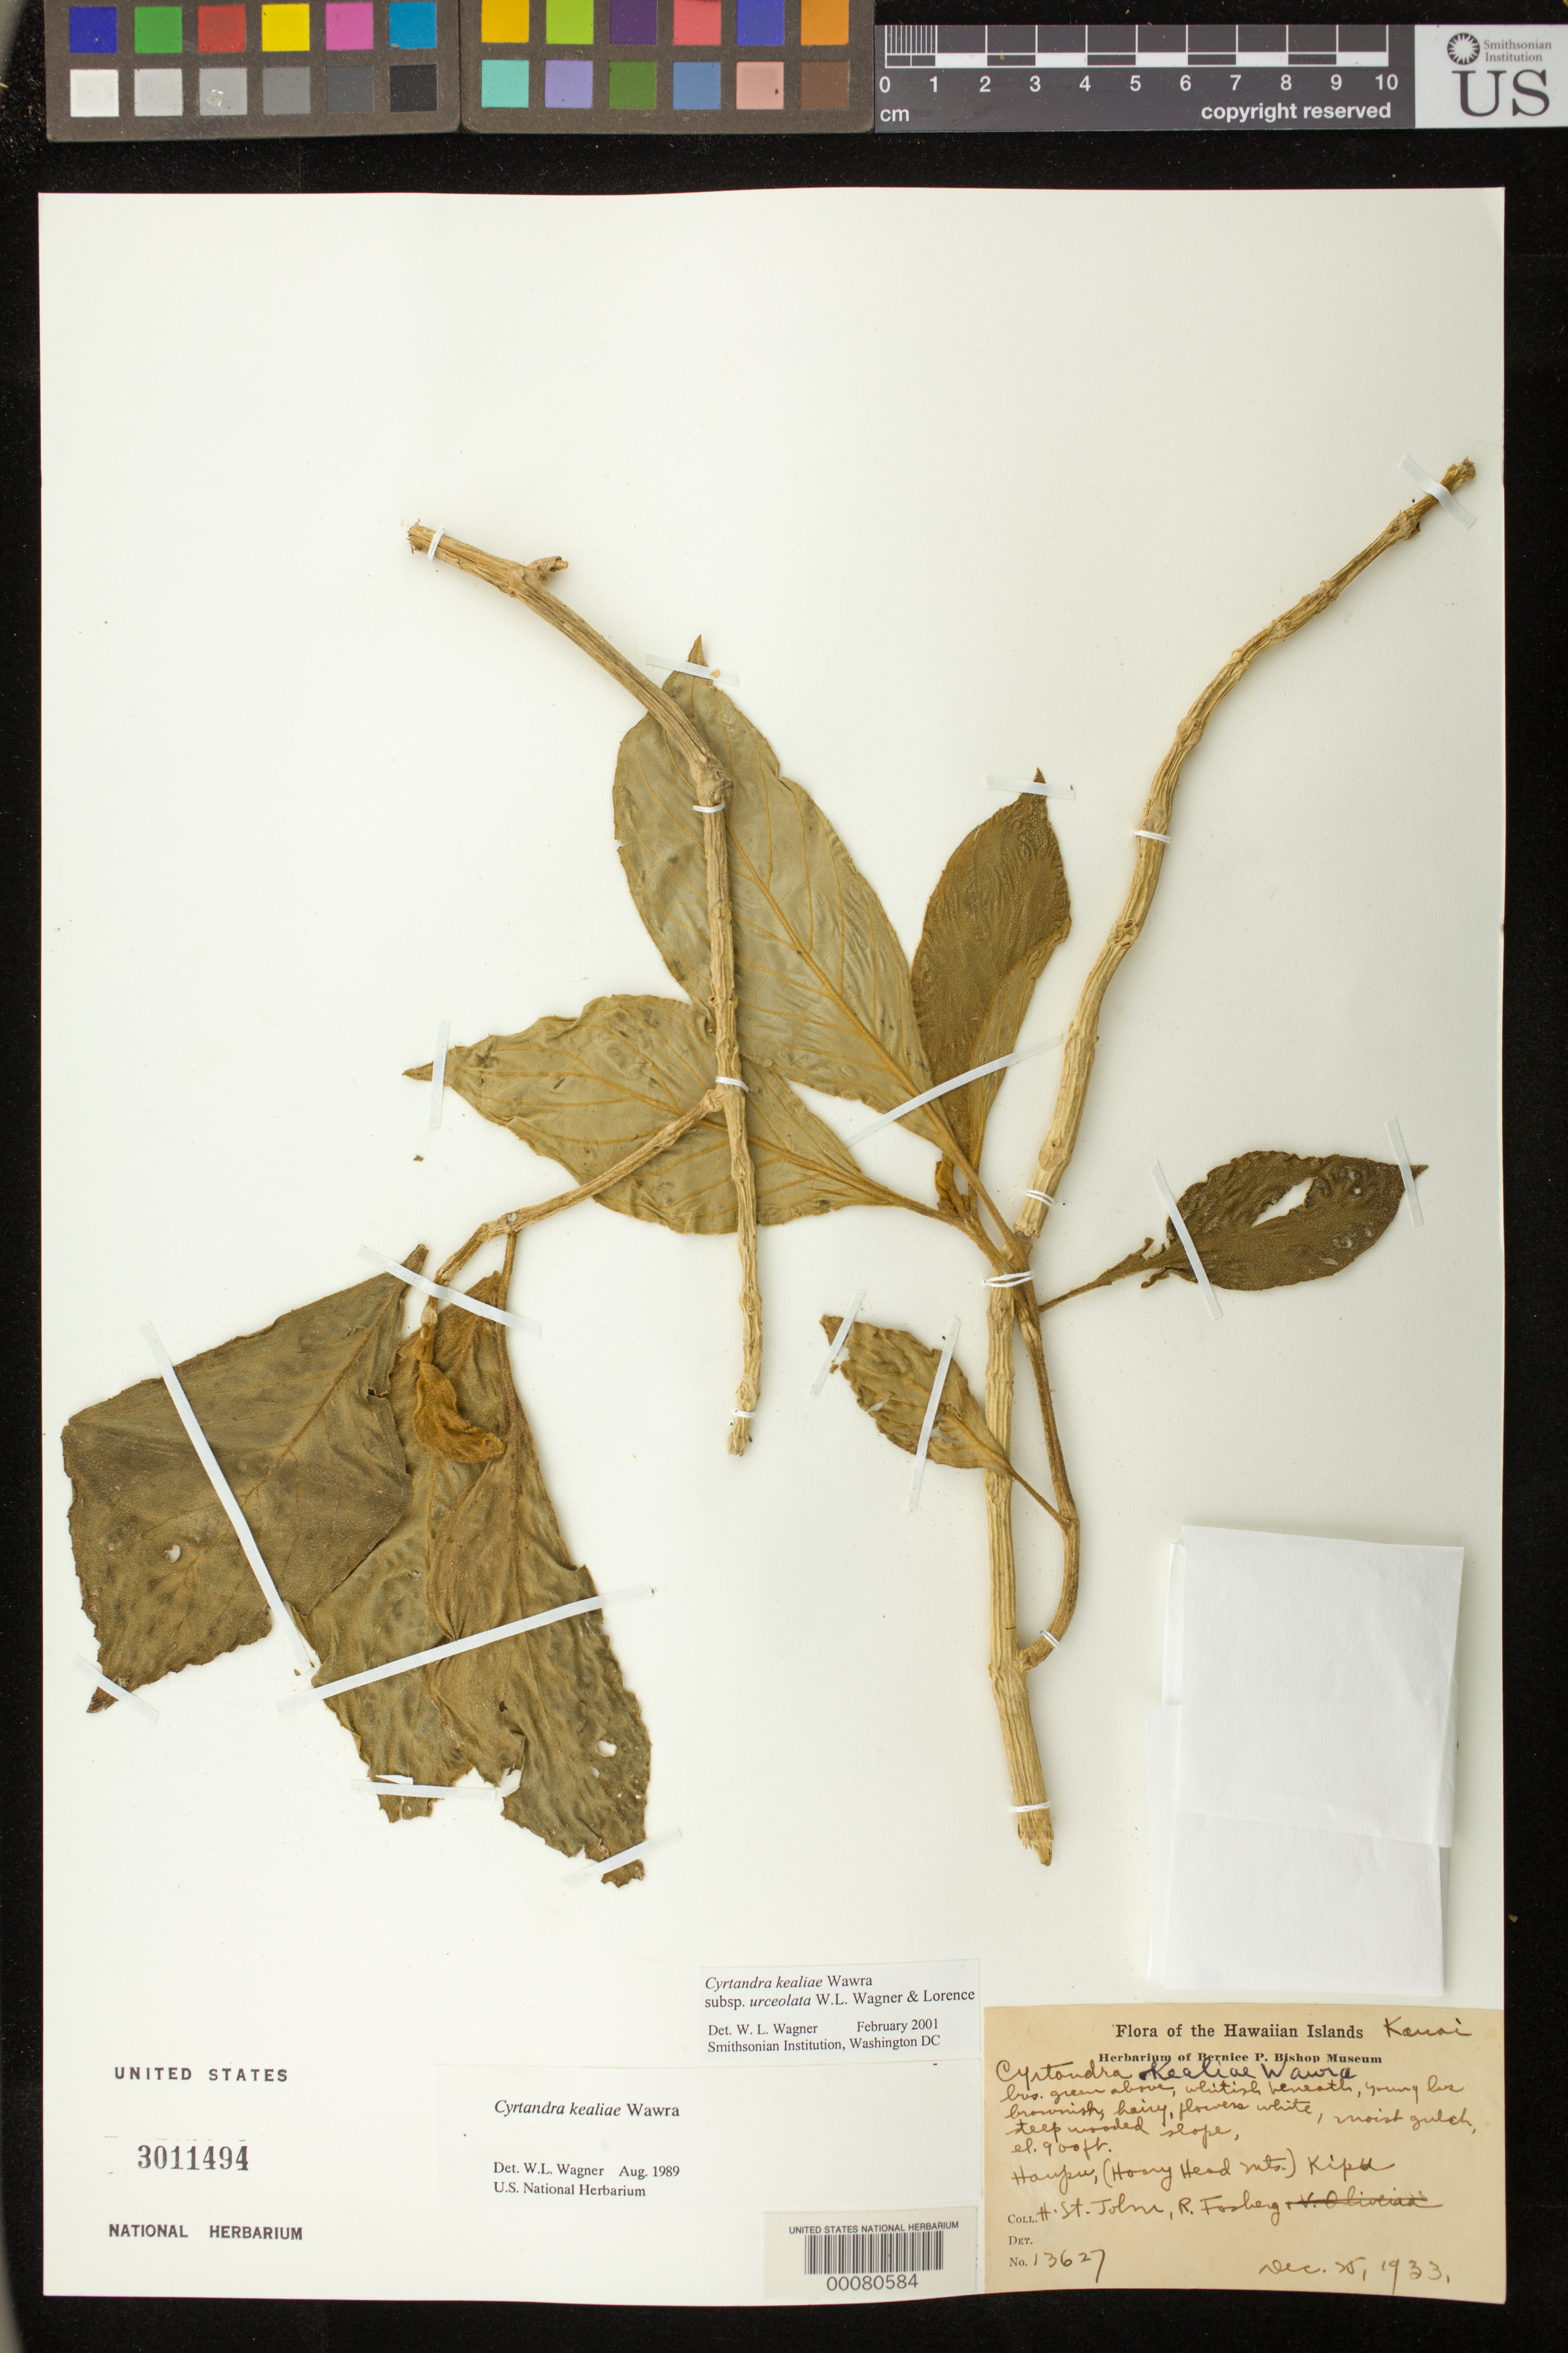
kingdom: Plantae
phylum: Tracheophyta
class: Magnoliopsida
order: Lamiales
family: Gesneriaceae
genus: Cyrtandra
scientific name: Cyrtandra kealiae subsp. urceolata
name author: W.L. Wagner & Lorence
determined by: Wagner, W. L., (BOT), Smithsonian Institution - National Museum of Natural History (UNITED STATES)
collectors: H. St. John & F. R. Fosberg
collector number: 13627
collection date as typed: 25 Dec 1933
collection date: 1933-12-25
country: United States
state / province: Hawaii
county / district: Kauai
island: Kaua'i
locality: Haupu, (hoary head mts) kipu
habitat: Moist gulch, steep wooded slope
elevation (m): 274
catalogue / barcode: US 3011494